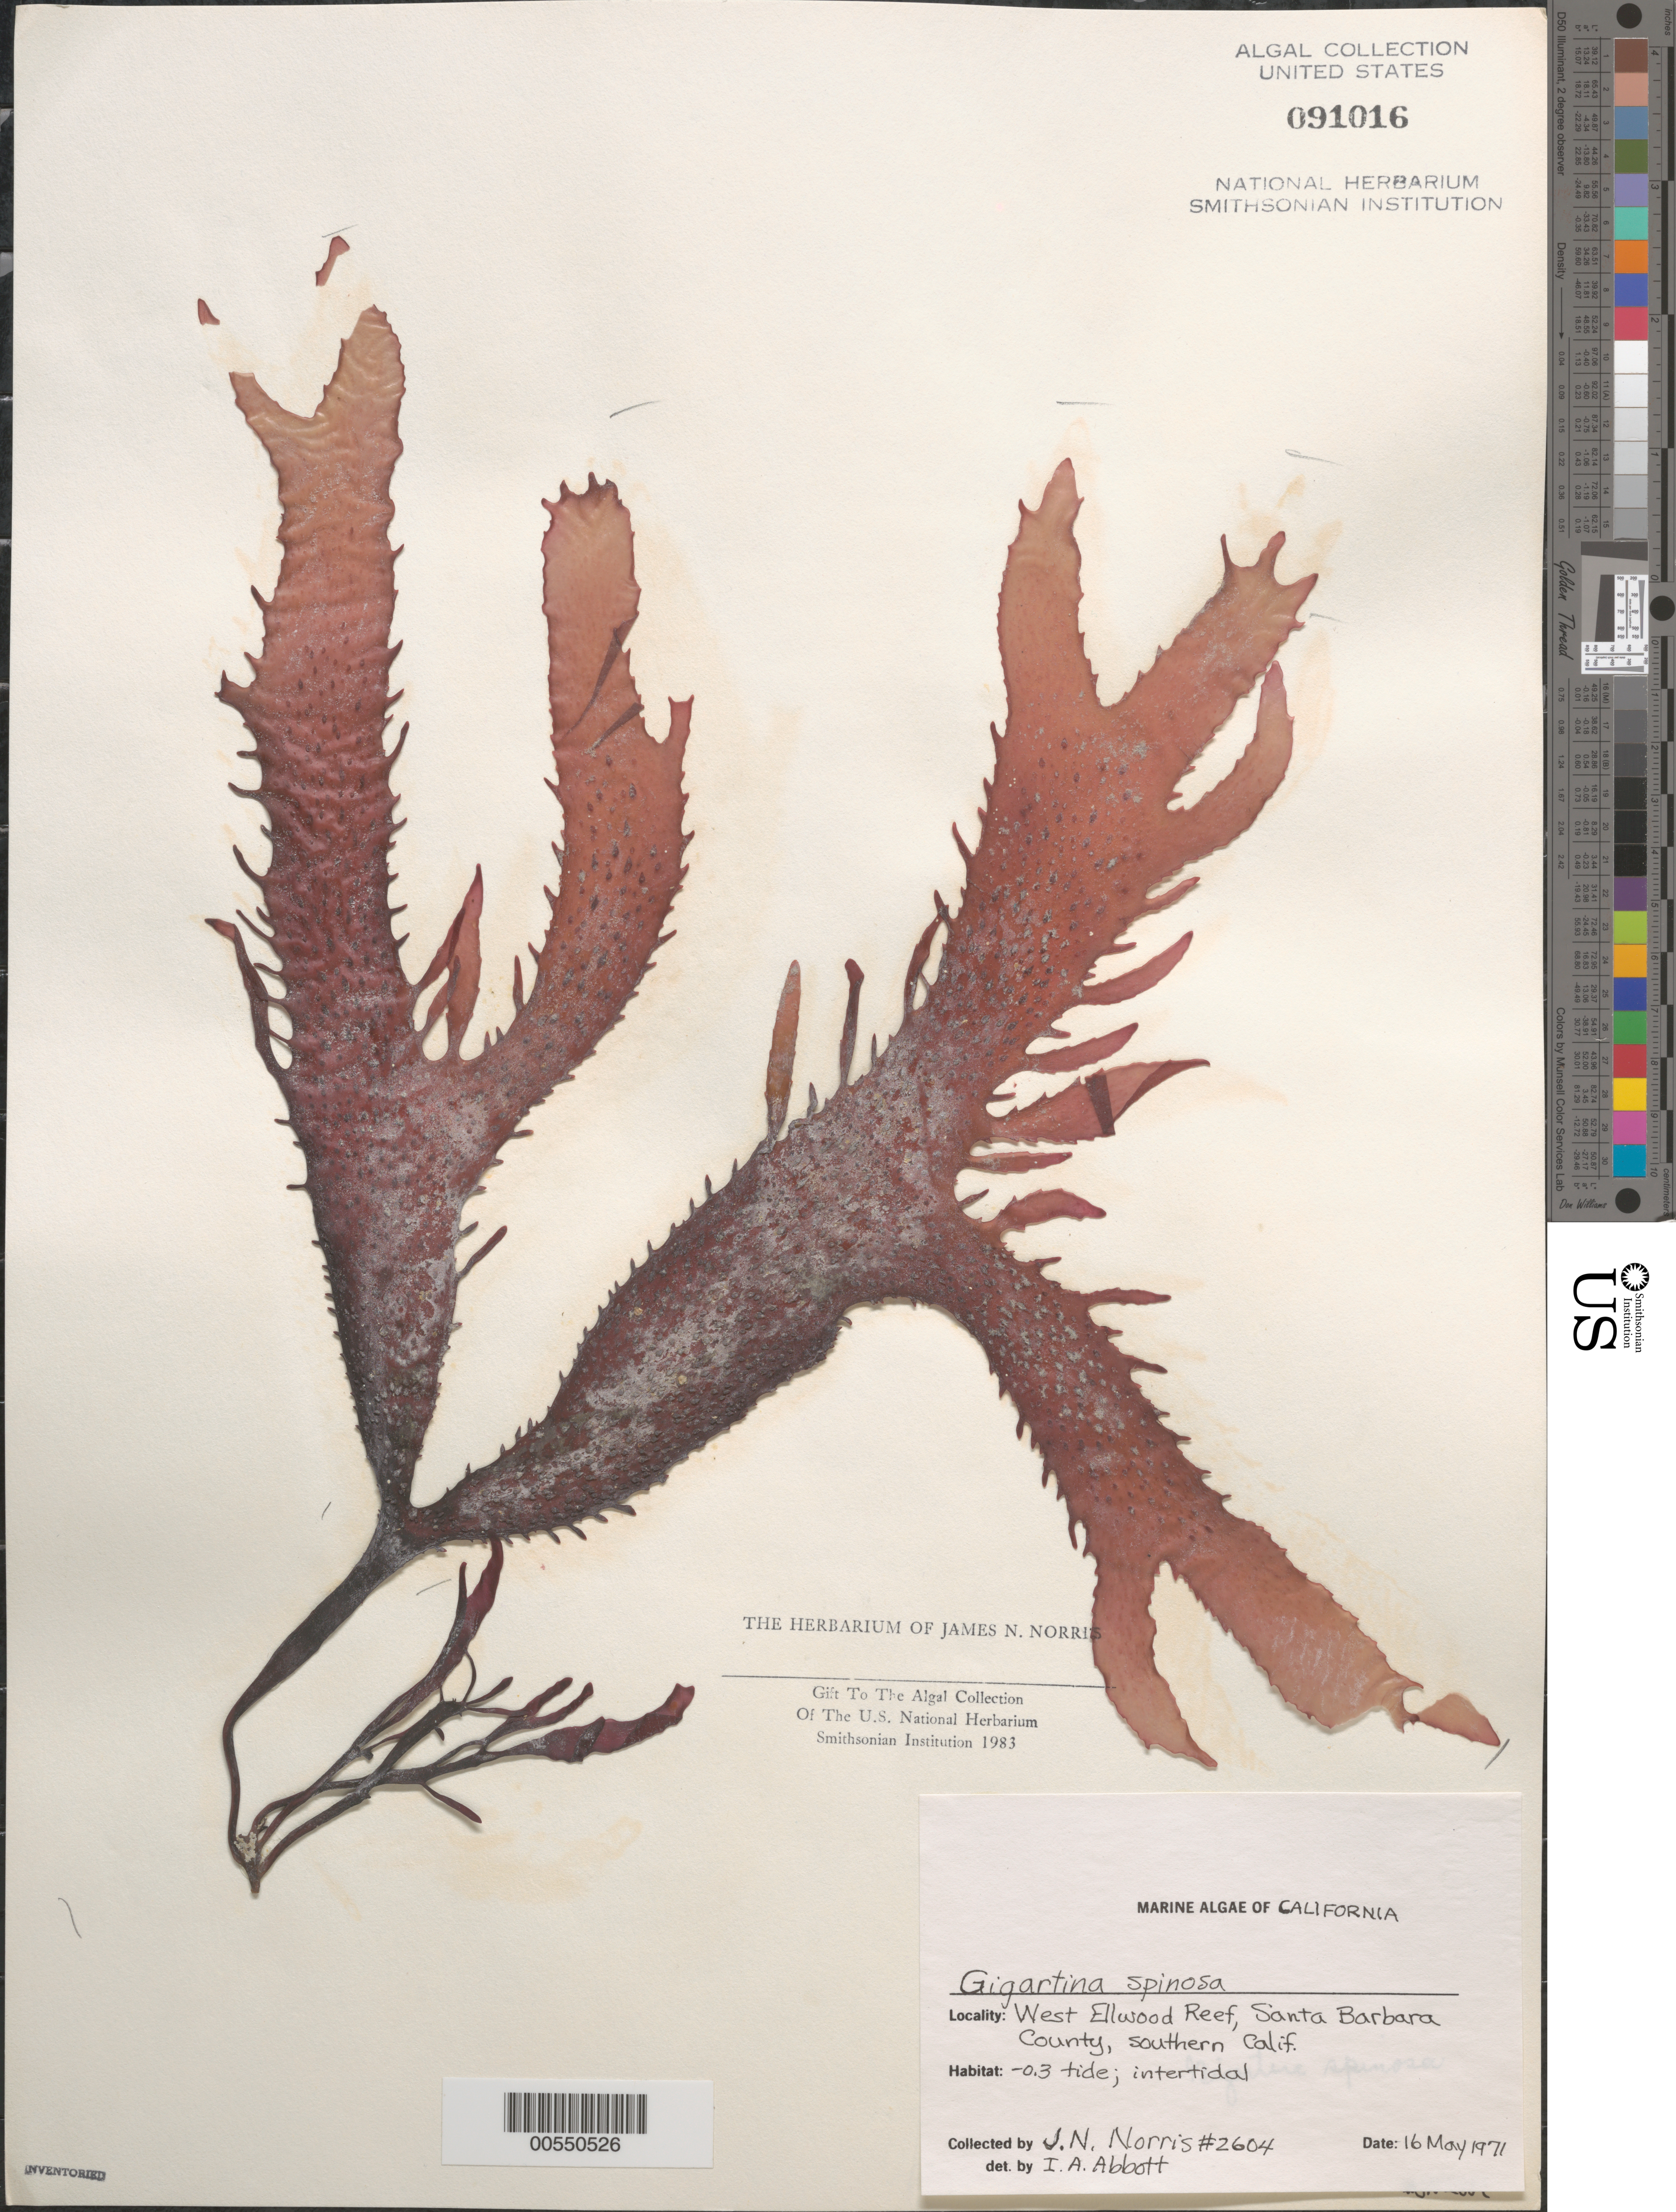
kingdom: Plantae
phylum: Rhodophyta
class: Florideophyceae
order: Gigartinales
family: Gigartinaceae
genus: Chondracanthus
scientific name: Chondracanthus spinosus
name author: (Kütz.) Guiry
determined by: Algae name updating Project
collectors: M. Chamberlain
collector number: Jn-2604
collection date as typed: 16 May 1971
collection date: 1971-05-16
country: United States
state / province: California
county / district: Santa Barbara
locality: West Ellwood Reef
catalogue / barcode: US 91016